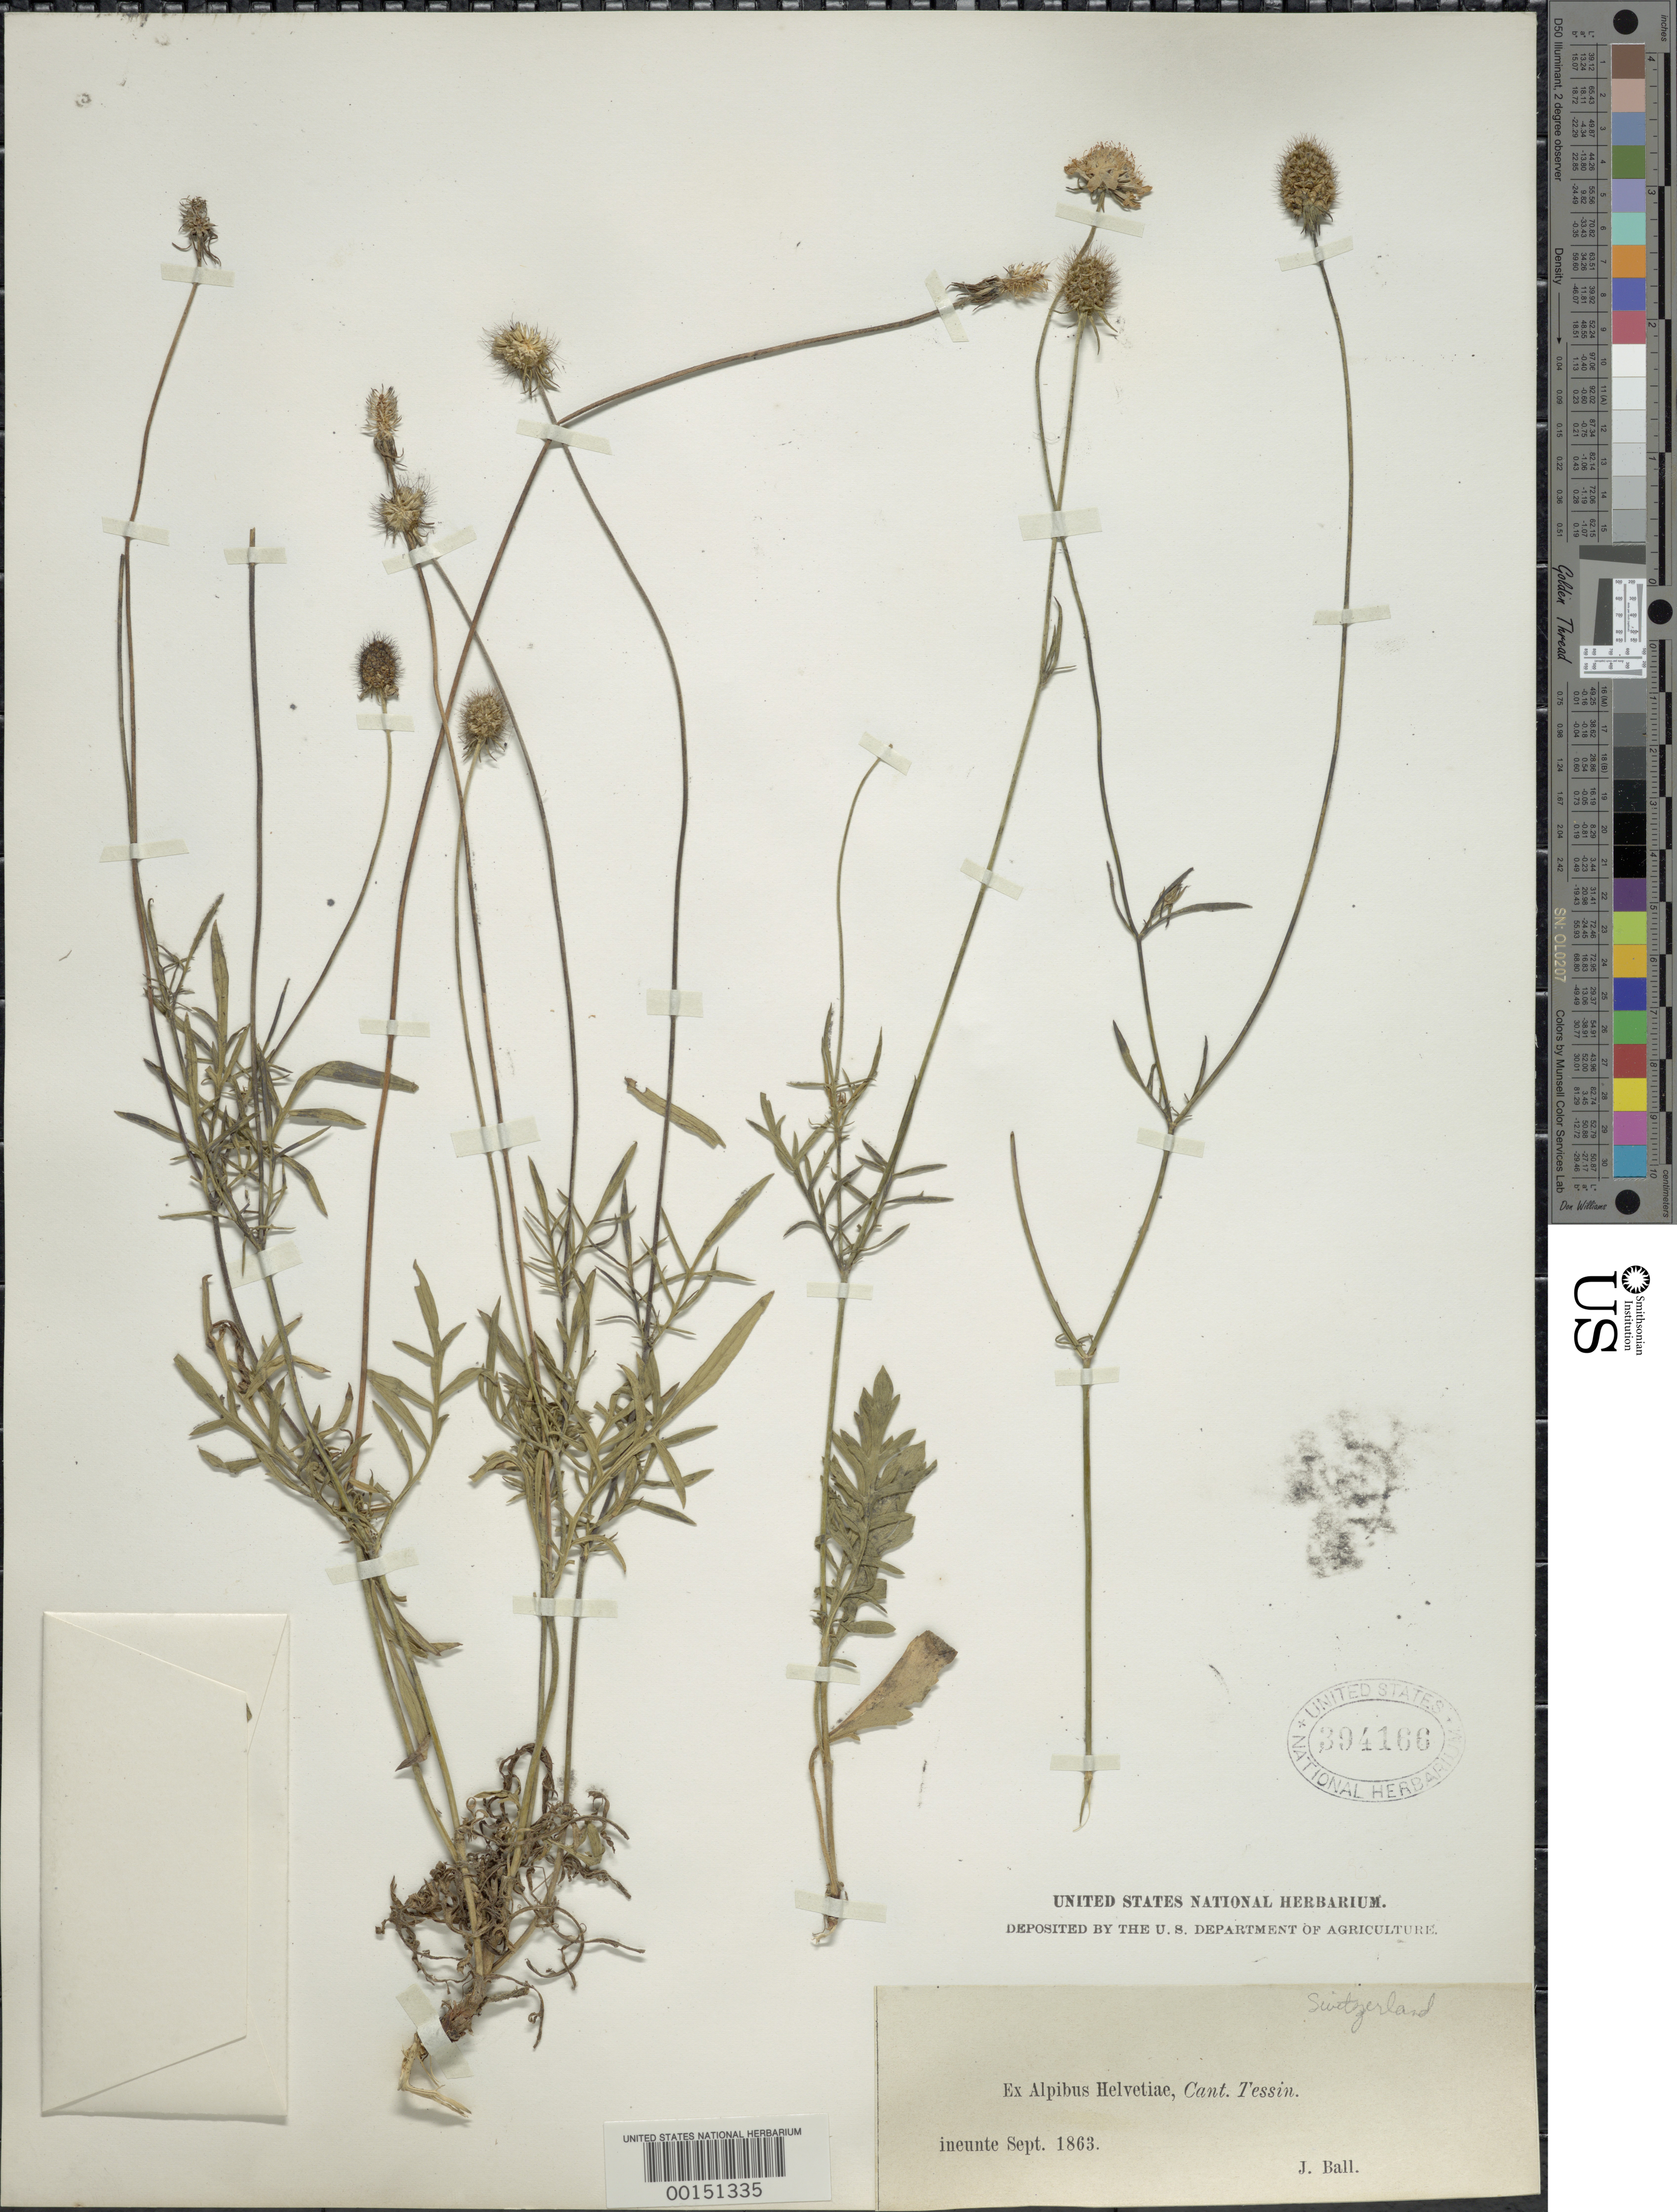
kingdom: Plantae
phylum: Tracheophyta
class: Magnoliopsida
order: Dipsacales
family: Caprifoliaceae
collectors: J. Ball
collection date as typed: Sep 1863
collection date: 1863-09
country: Switzerland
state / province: Ticino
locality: Cant. Tessin. [Tessin Canton = Ticino Canton]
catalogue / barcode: US 394166